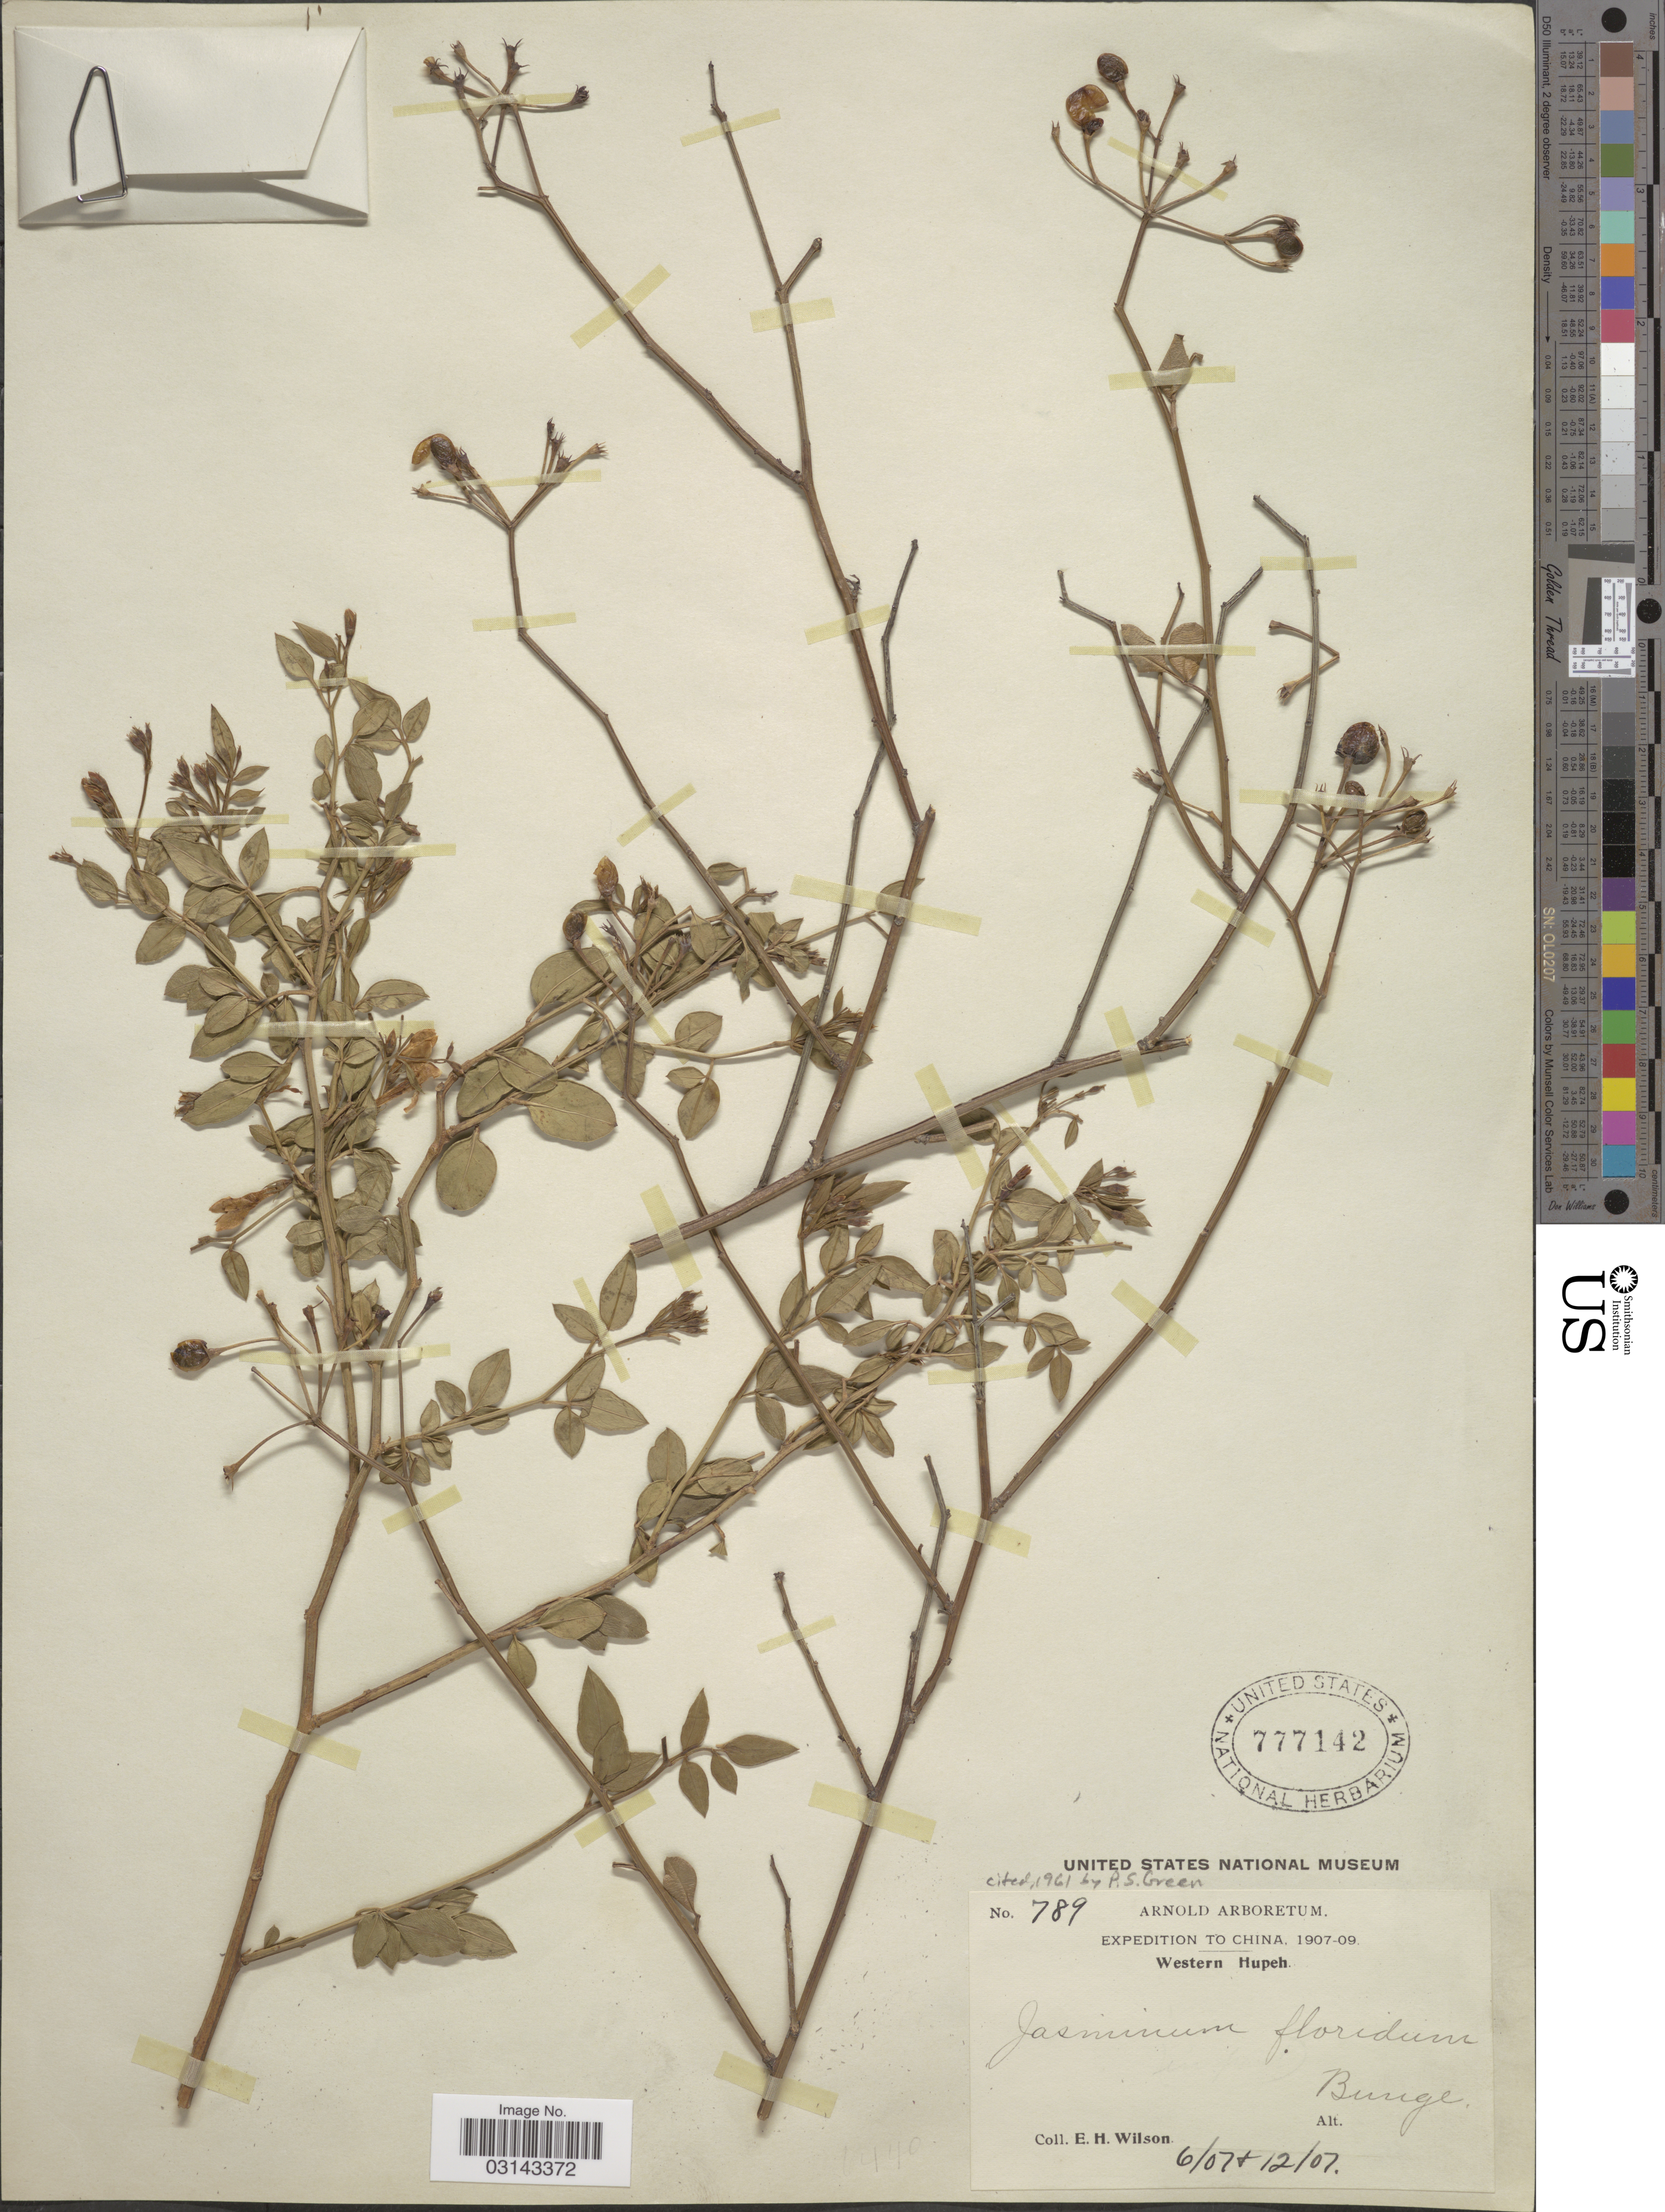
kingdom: Plantae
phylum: Tracheophyta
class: Magnoliopsida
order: Lamiales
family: Oleaceae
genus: Jasminum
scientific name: Jasminum floridum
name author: Bunge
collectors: E. Wilson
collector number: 789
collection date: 1907-06/1907-12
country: China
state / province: Hubei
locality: Western Hupeh.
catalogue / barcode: US 777142